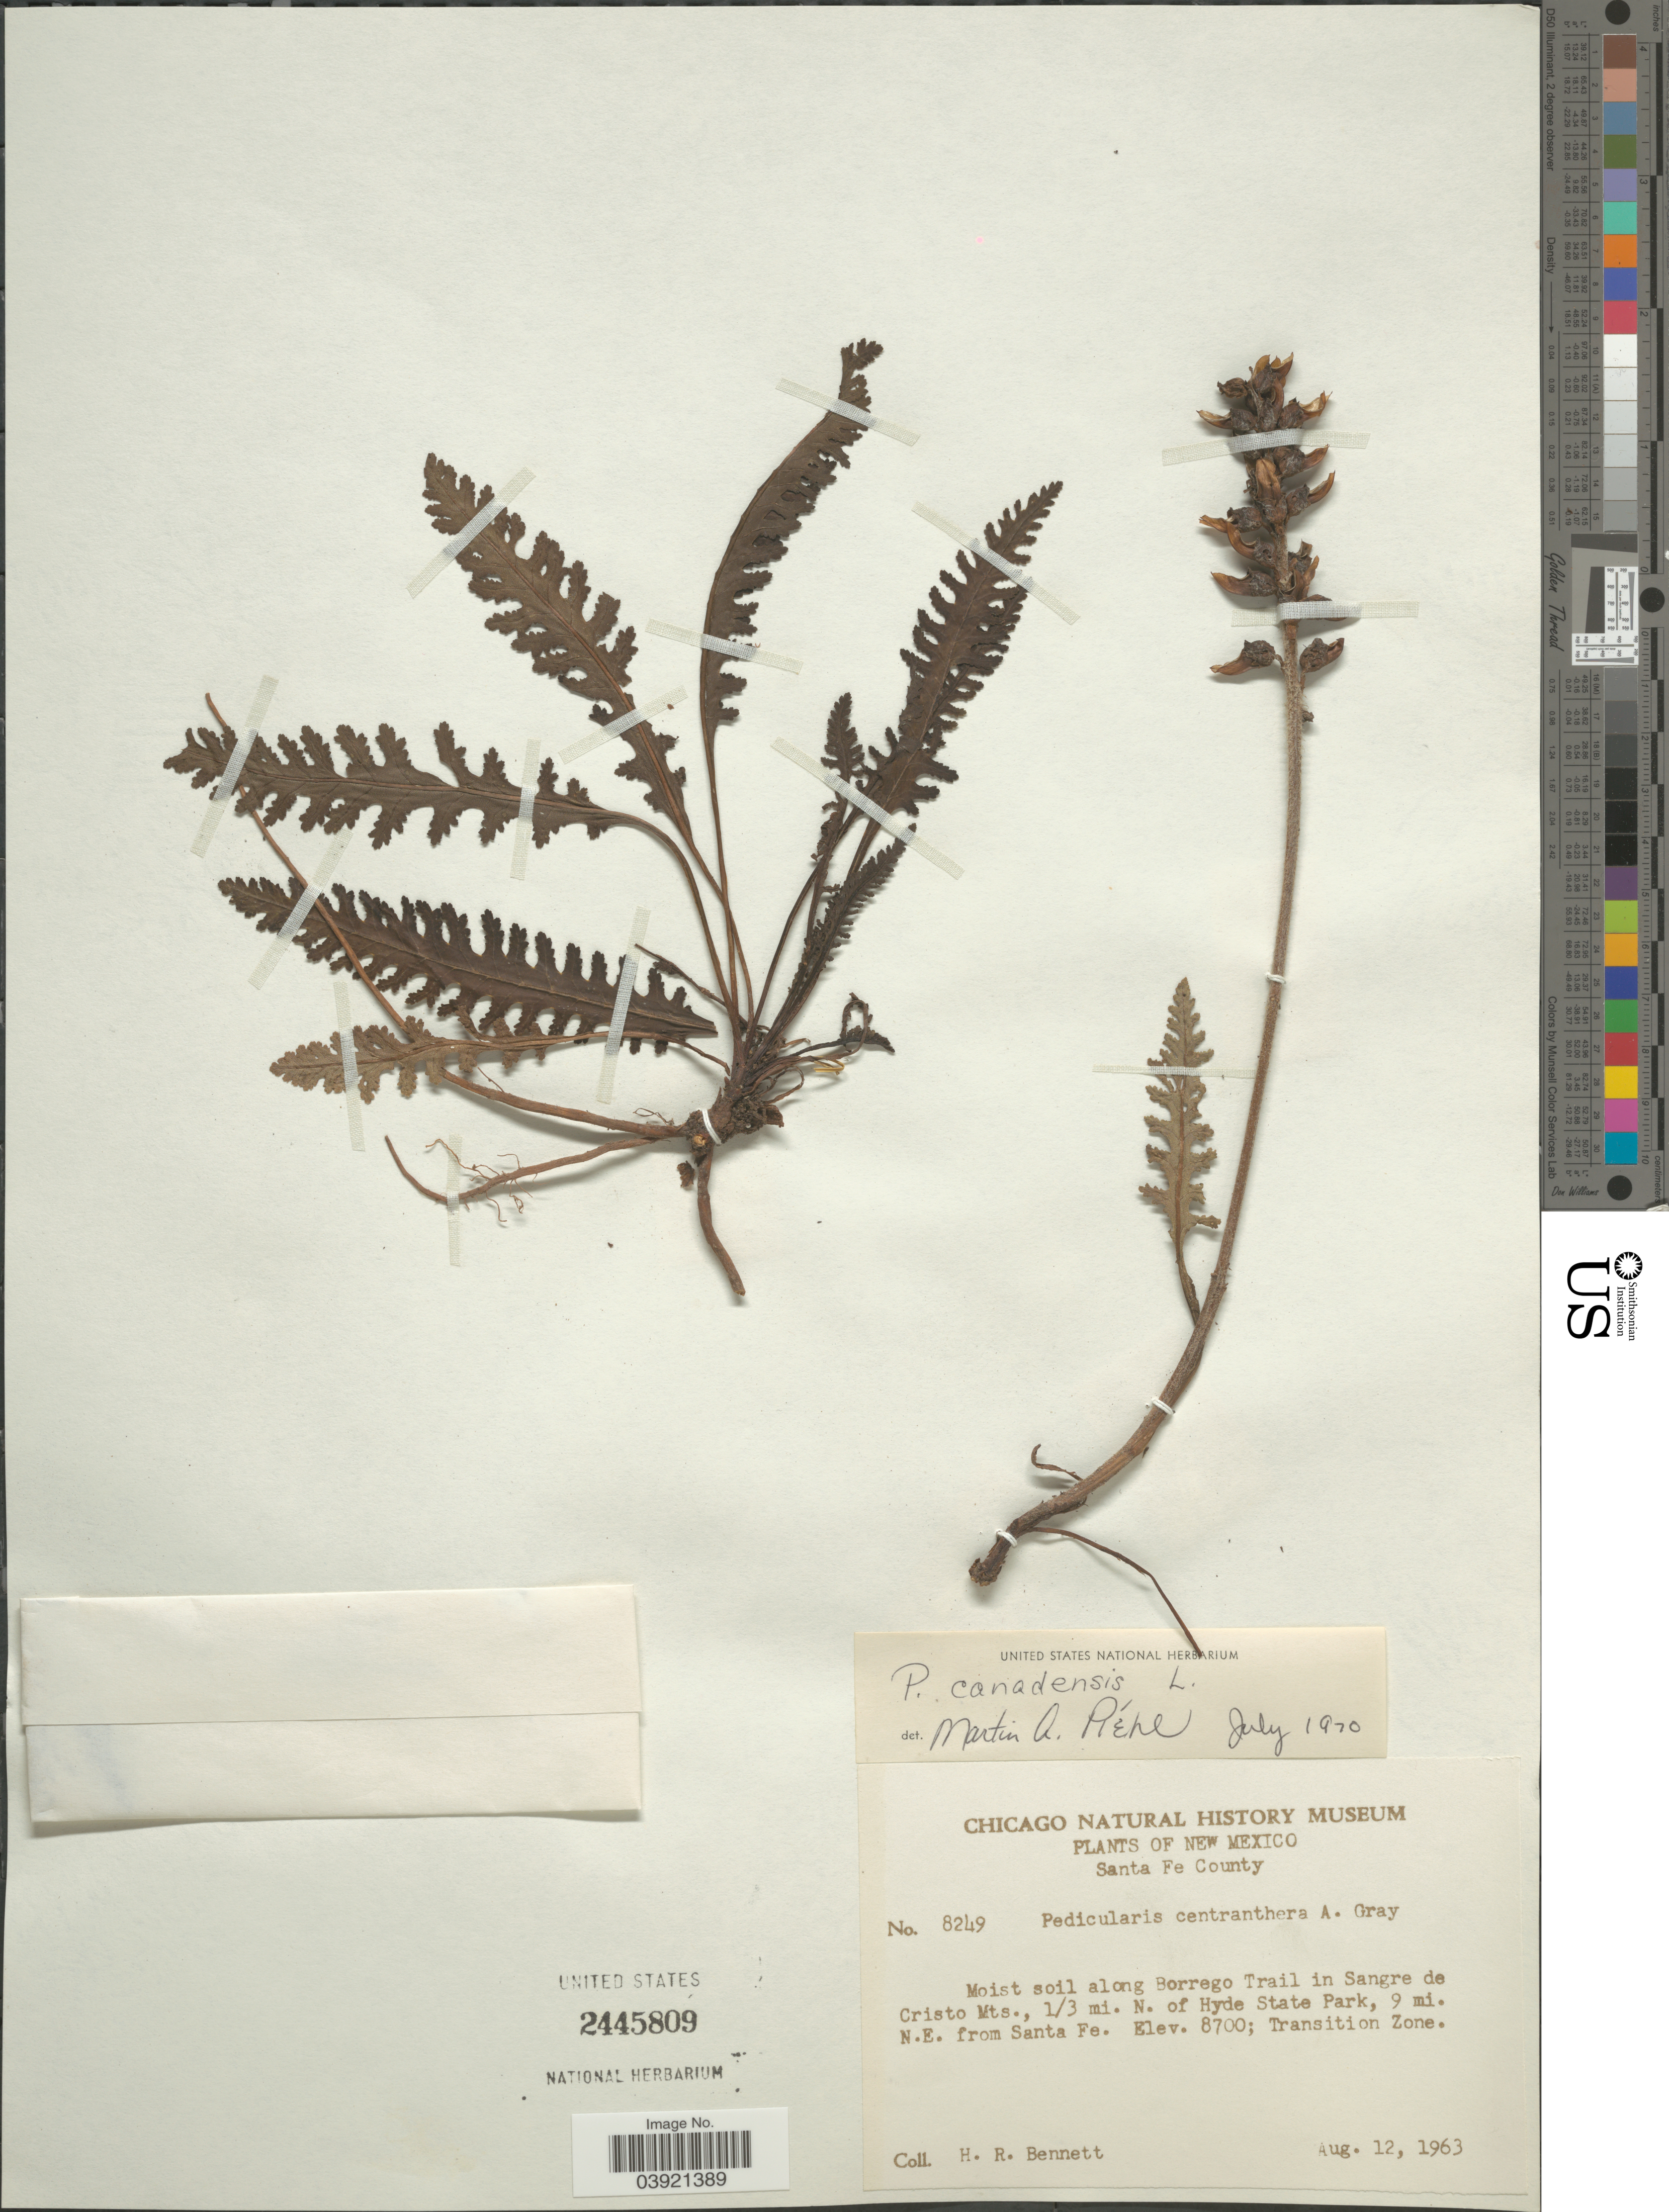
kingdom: Plantae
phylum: Tracheophyta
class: Magnoliopsida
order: Lamiales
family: Orobanchaceae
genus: Pedicularis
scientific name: Pedicularis canadensis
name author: L.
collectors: H. R. Bennett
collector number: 8249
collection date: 1963-08-12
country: United States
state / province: New Mexico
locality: Santa Fe County. Moist soil along Borego Trail in Sangre de Cristo Mts., ⅓ mi. N. of Hyde State Park, 9 mi. N.E. from Santa Fe. Transition Zone.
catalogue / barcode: US 2445809